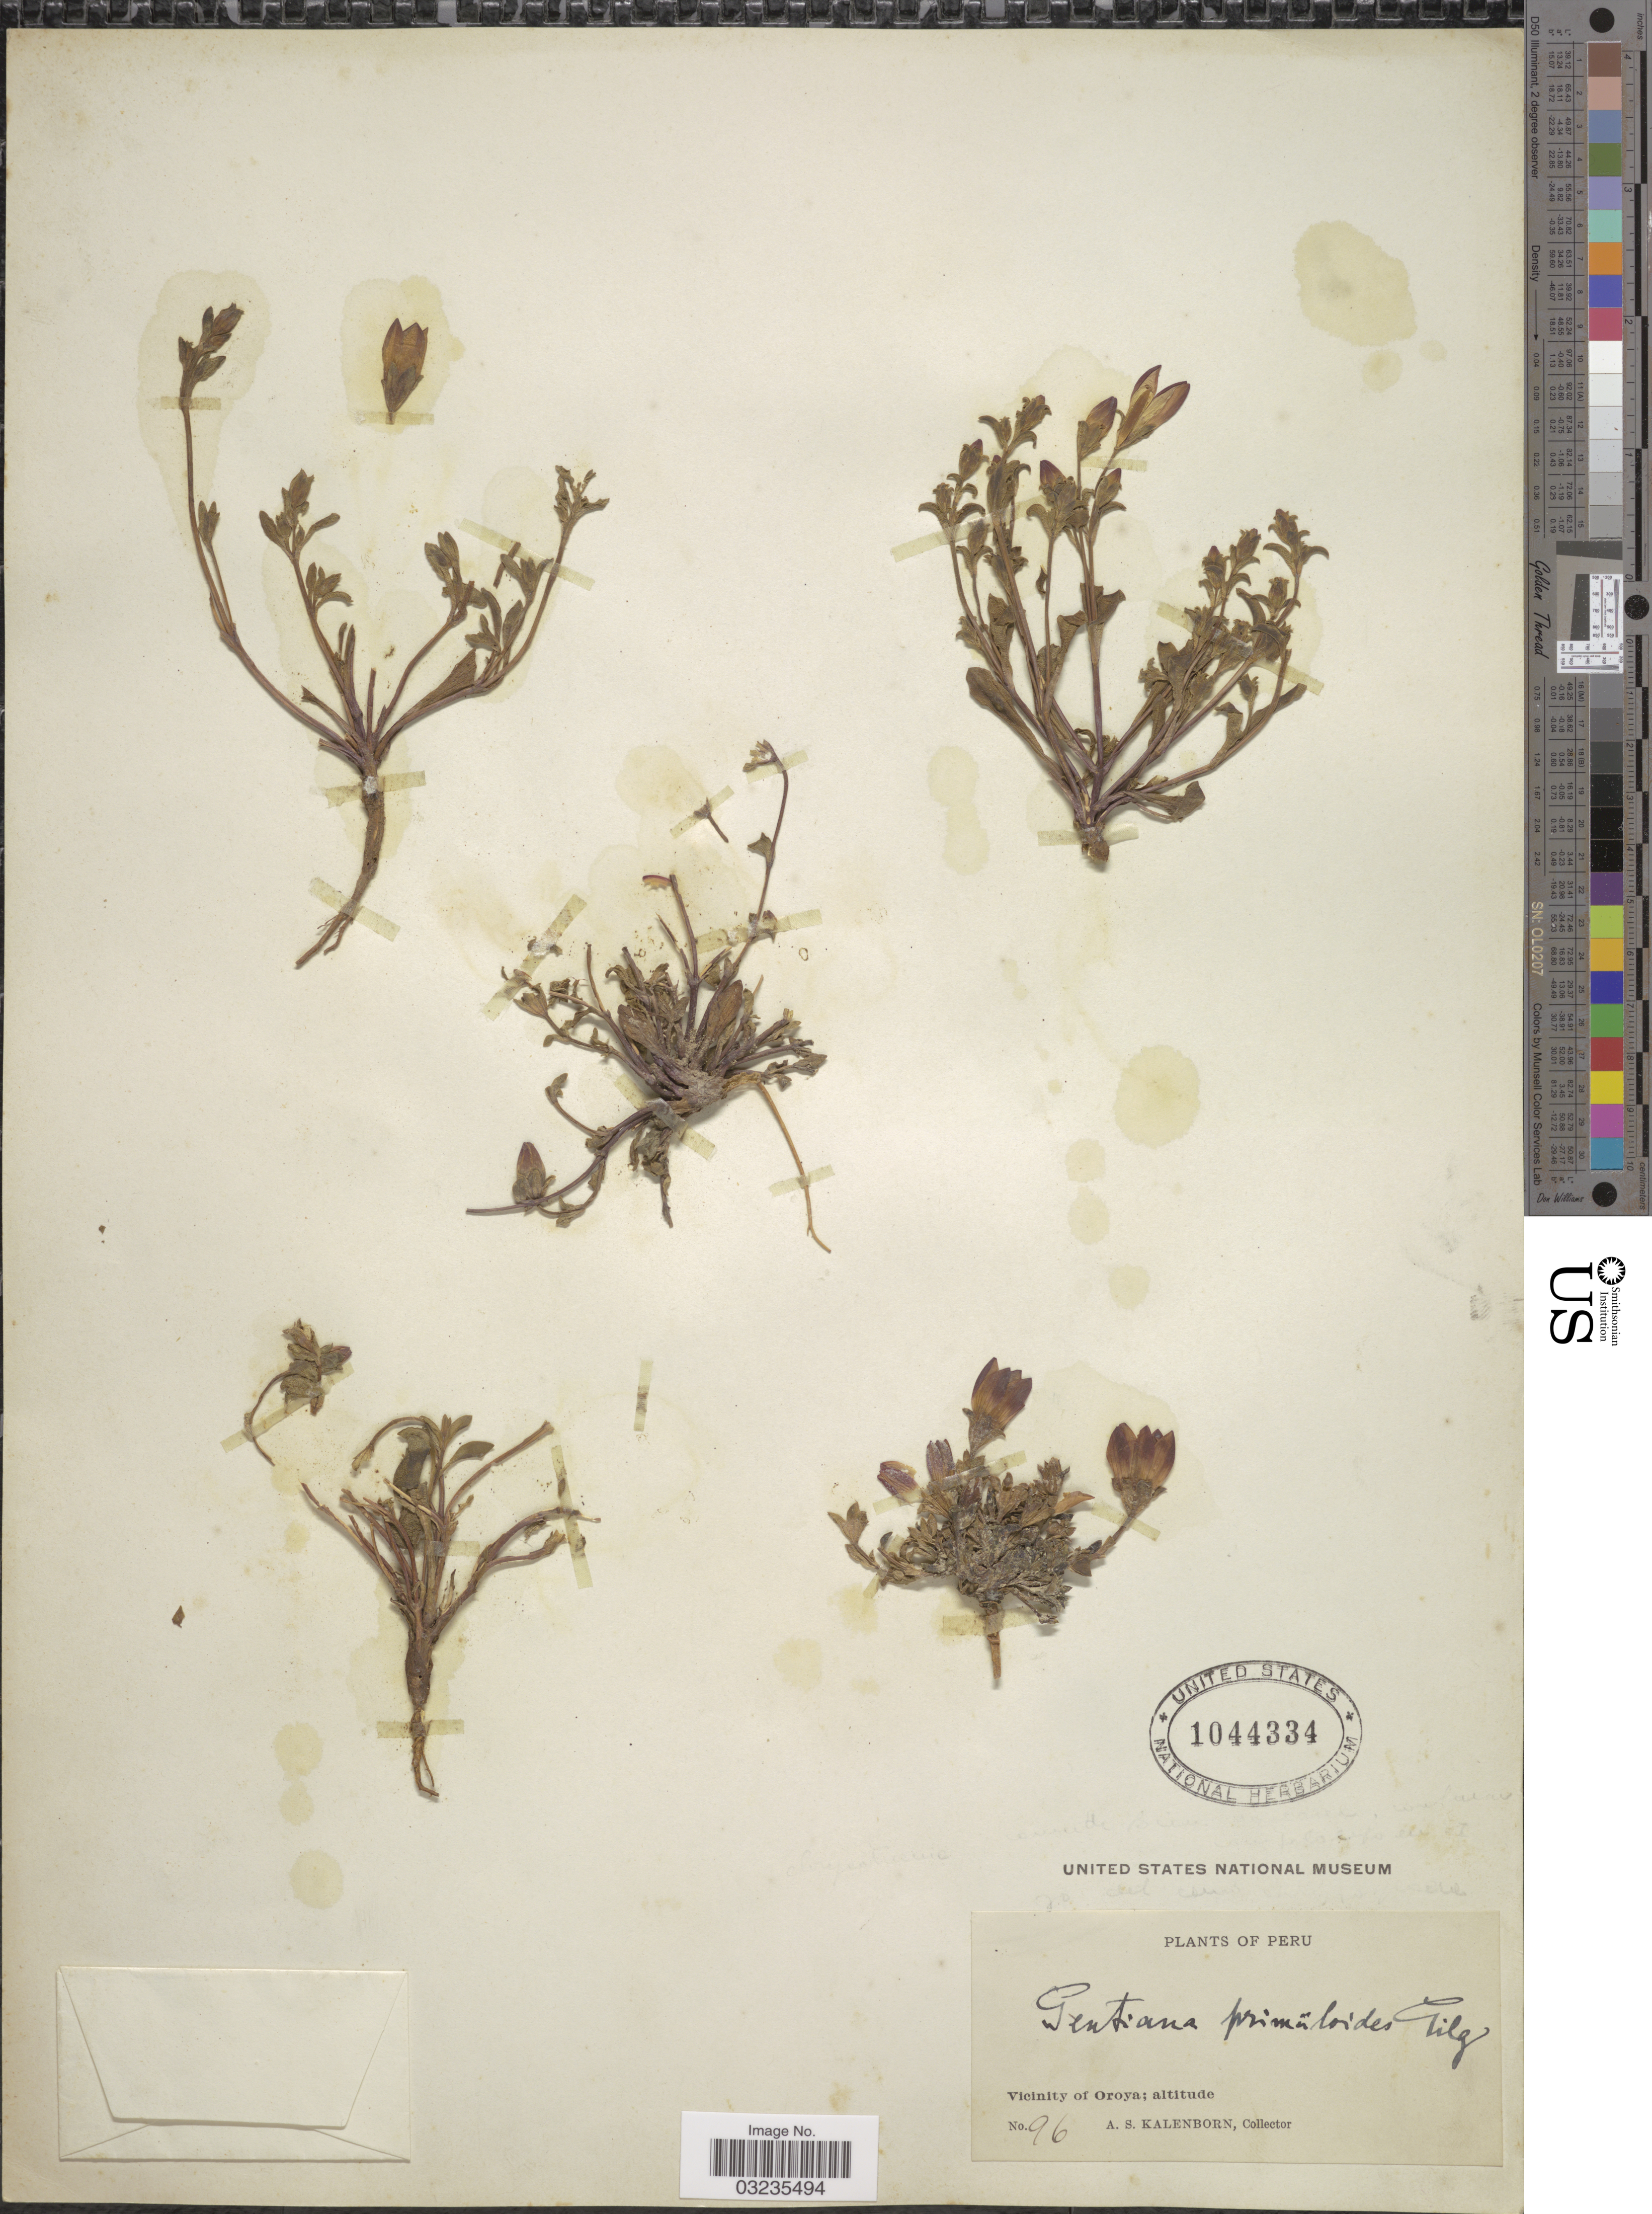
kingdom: Plantae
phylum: Tracheophyta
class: Magnoliopsida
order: Gentianales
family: Gentianaceae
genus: Gentiana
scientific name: Gentiana primuloides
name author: Gilg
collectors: A. Kalenborn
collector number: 96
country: Peru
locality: Vicinity of Oroya.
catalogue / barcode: US 1044334